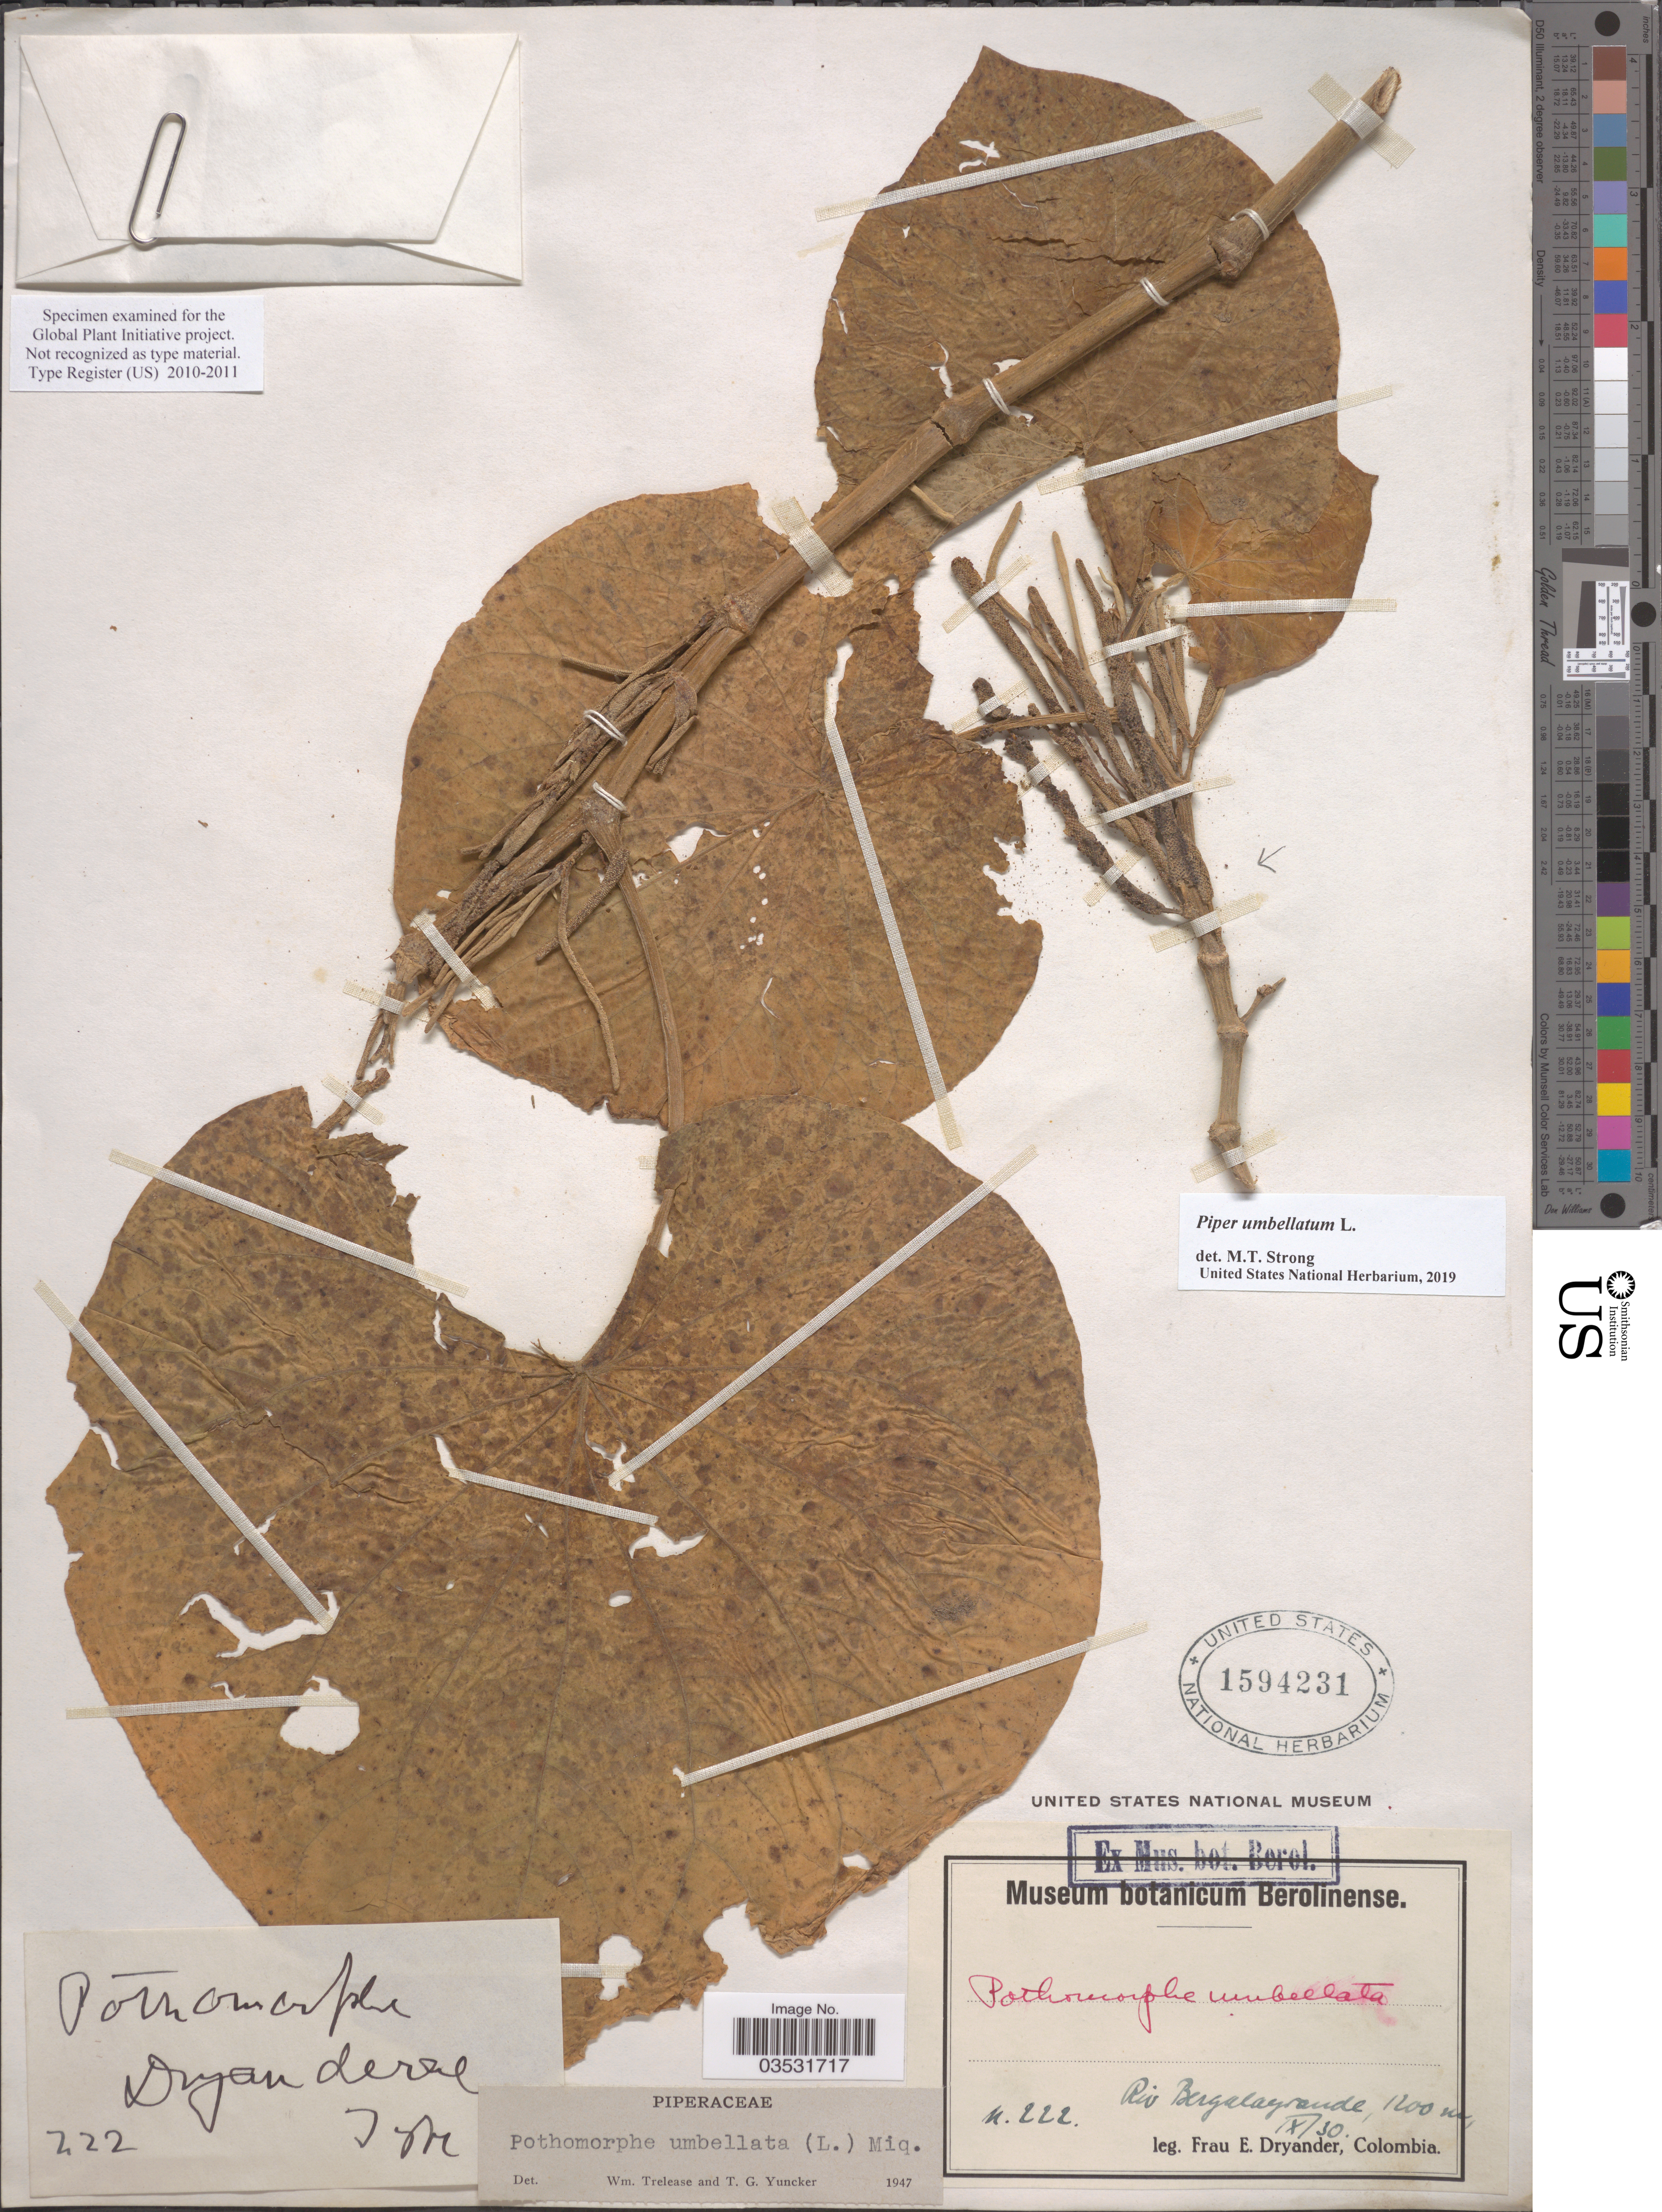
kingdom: Plantae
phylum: Tracheophyta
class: Magnoliopsida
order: Piperales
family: Piperaceae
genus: Piper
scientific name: Piper umbellatum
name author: L.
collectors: F. Dryander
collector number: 222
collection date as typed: Transcribed d/m/y: /9/30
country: Colombia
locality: Rio bugalagrande.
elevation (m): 1200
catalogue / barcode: US 1594231